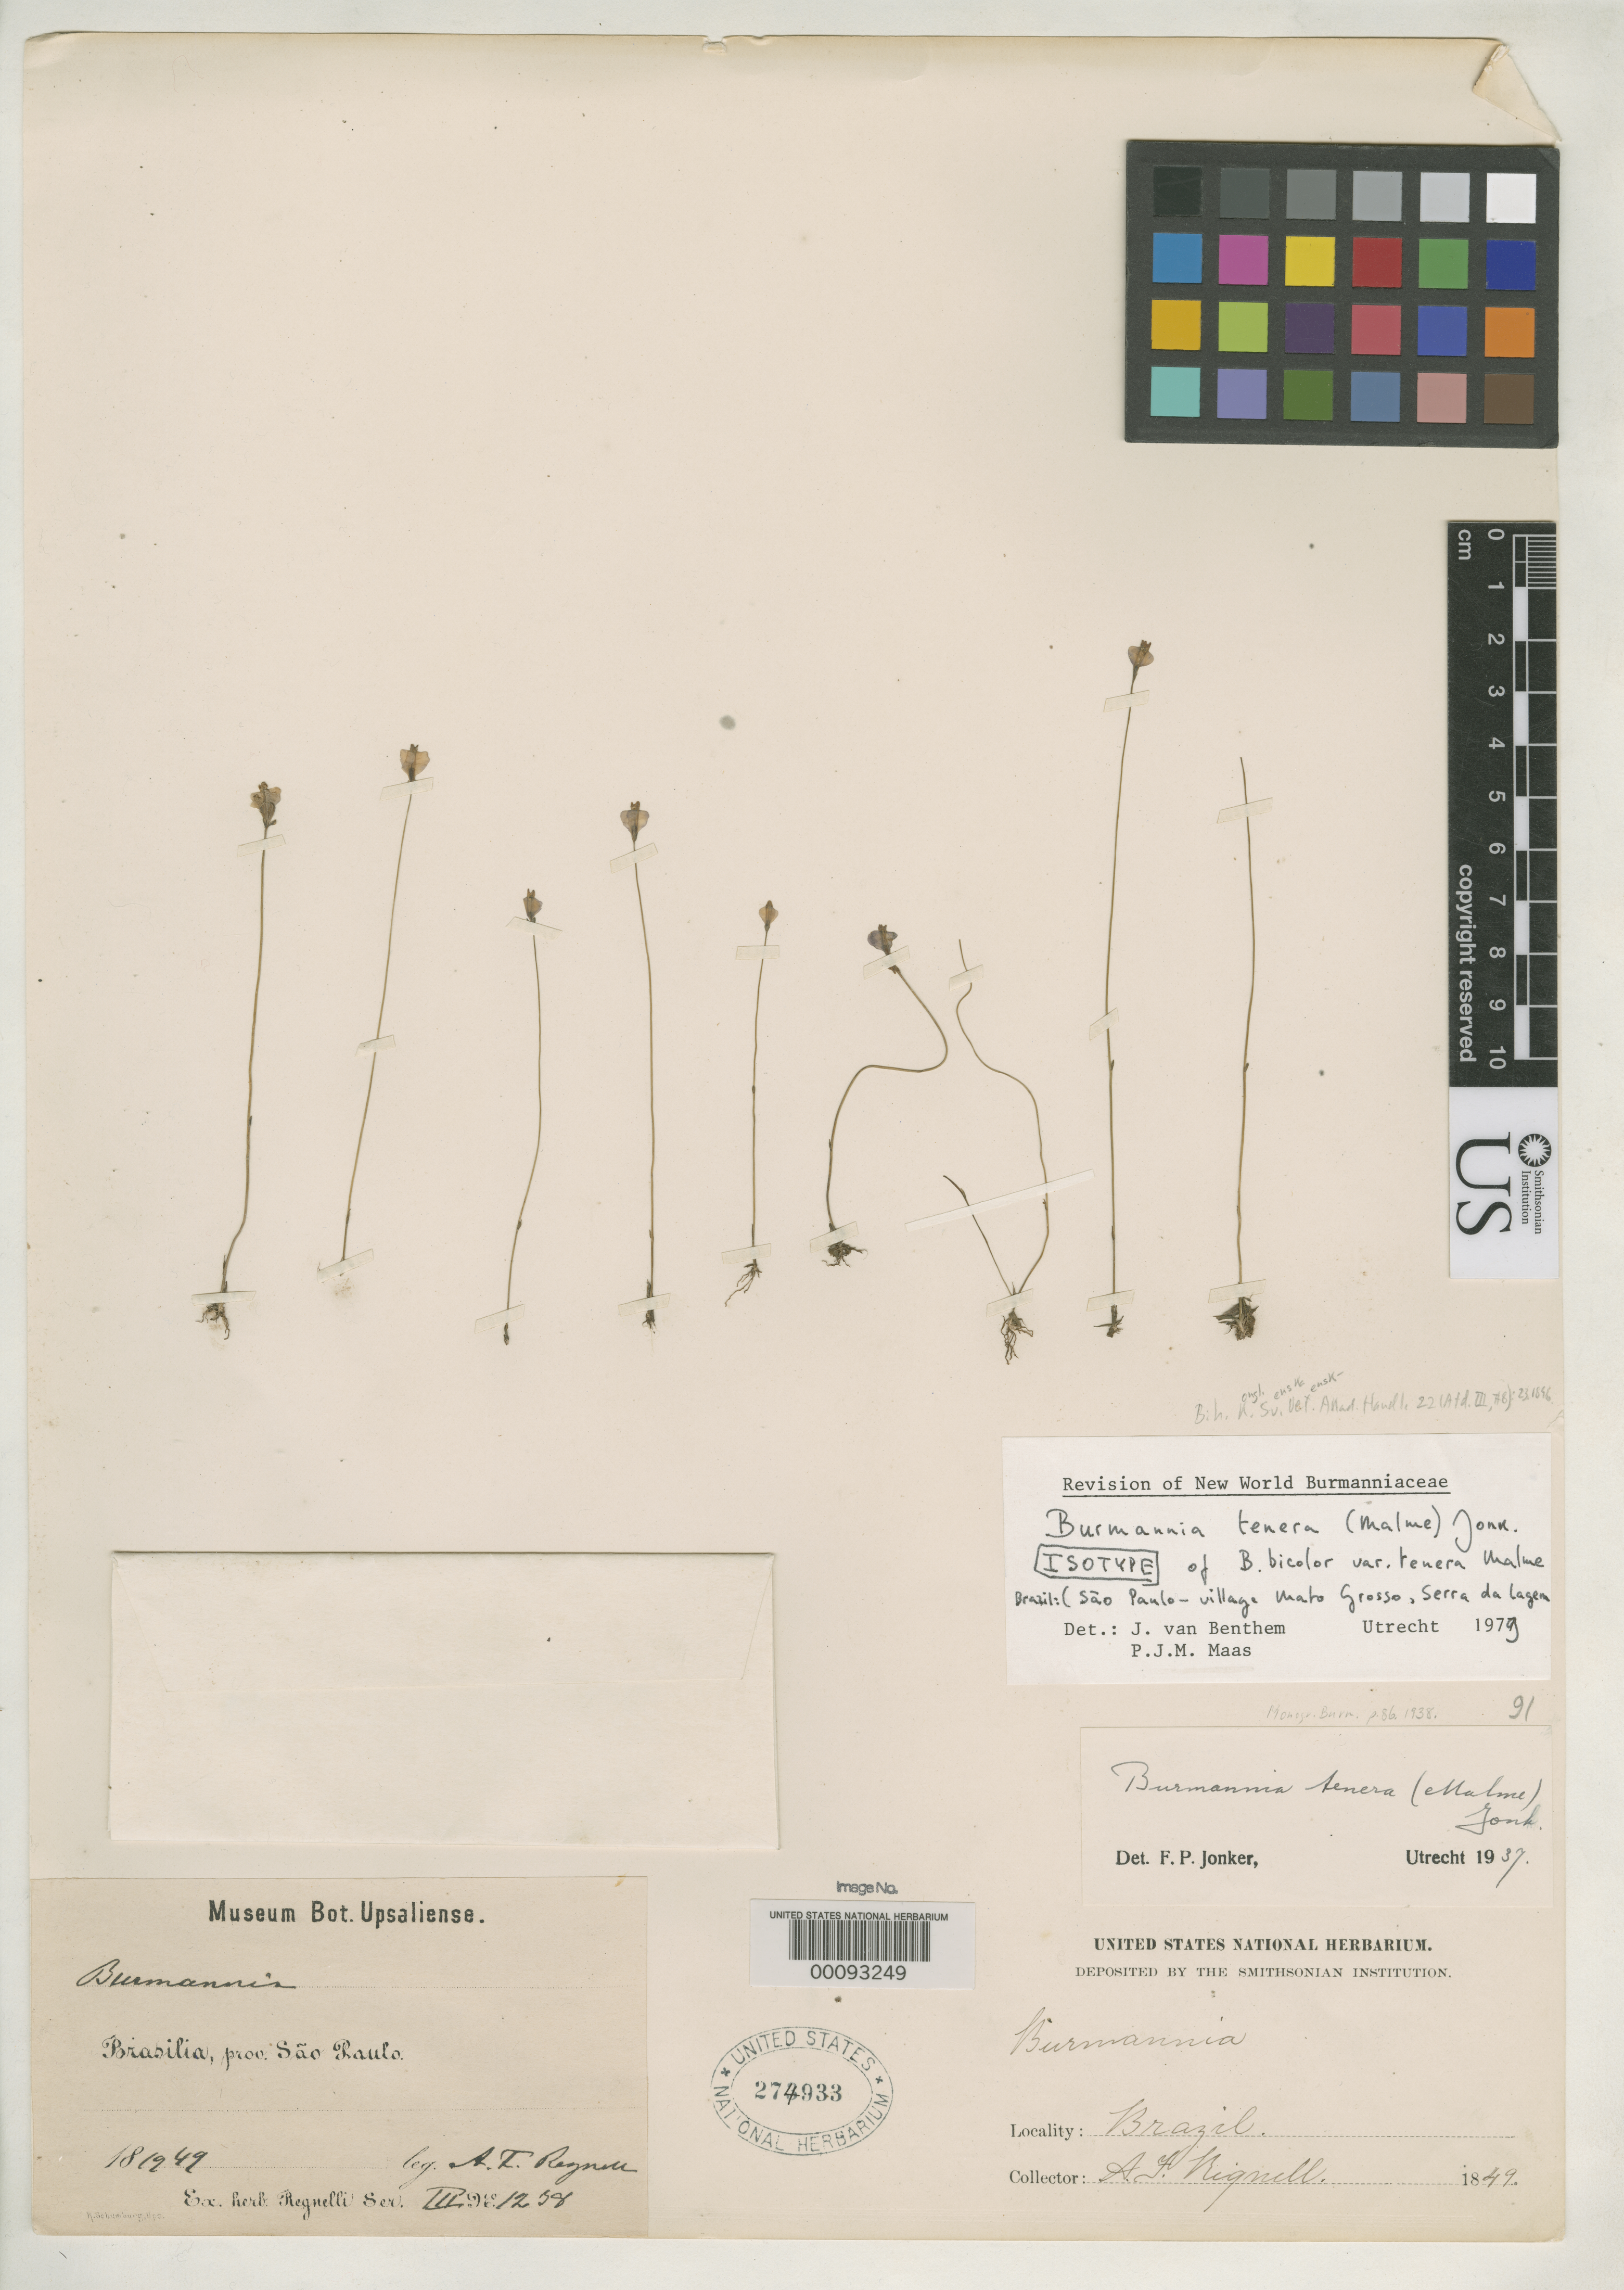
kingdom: Plantae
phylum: Tracheophyta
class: Liliopsida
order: Dioscoreales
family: Burmanniaceae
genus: Burmannia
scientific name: Burmannia bicolor var. tenera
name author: Malme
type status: Isotype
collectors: A. F. Regnell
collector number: III 1238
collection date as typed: Feb 1849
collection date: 1849-02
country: Brazil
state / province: São Paulo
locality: Serra da Lagem, near Mato Grosso.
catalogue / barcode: US 274933